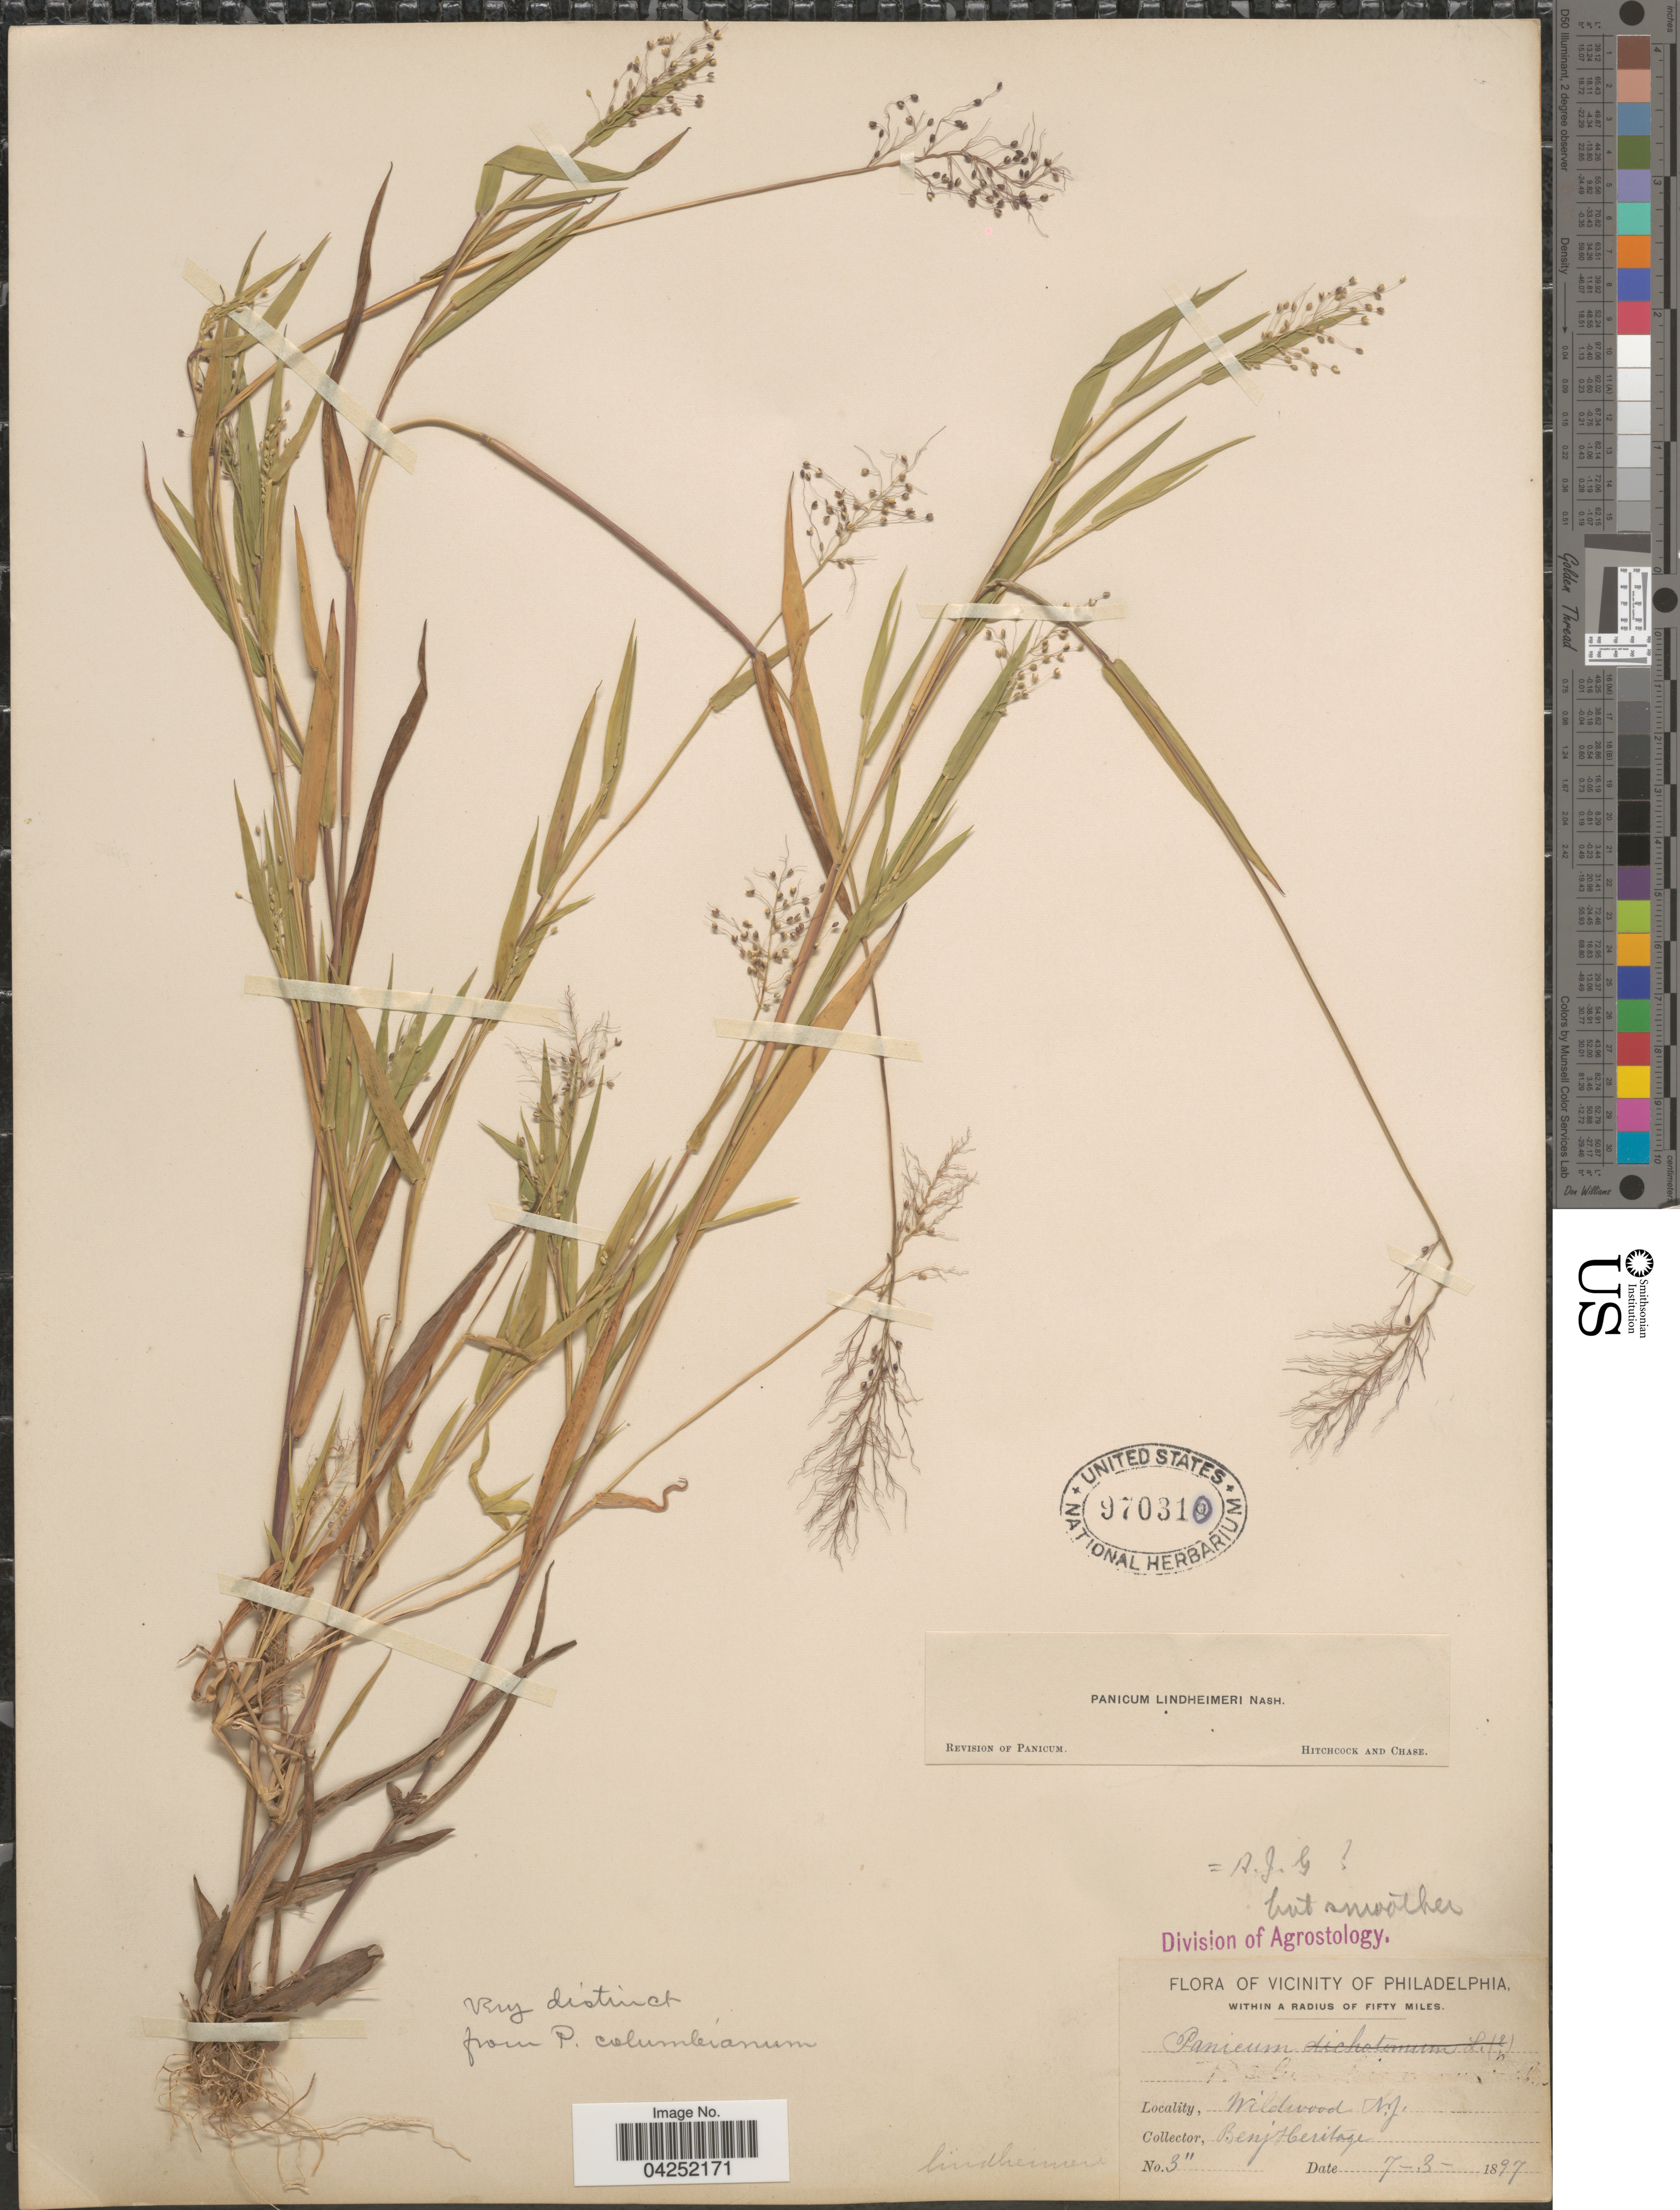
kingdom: Plantae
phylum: Tracheophyta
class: Liliopsida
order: Poales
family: Poaceae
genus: Dichanthelium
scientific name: Dichanthelium acuminatum var. lindheimeri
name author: (Nash) Gould & C.A. Clark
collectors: Benj. Heritage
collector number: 3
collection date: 1897-07-03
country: United States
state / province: New Jersey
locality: Vicinity of Philadelphia. Within a radius of fifty miles. Wildwood.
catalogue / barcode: US 970310